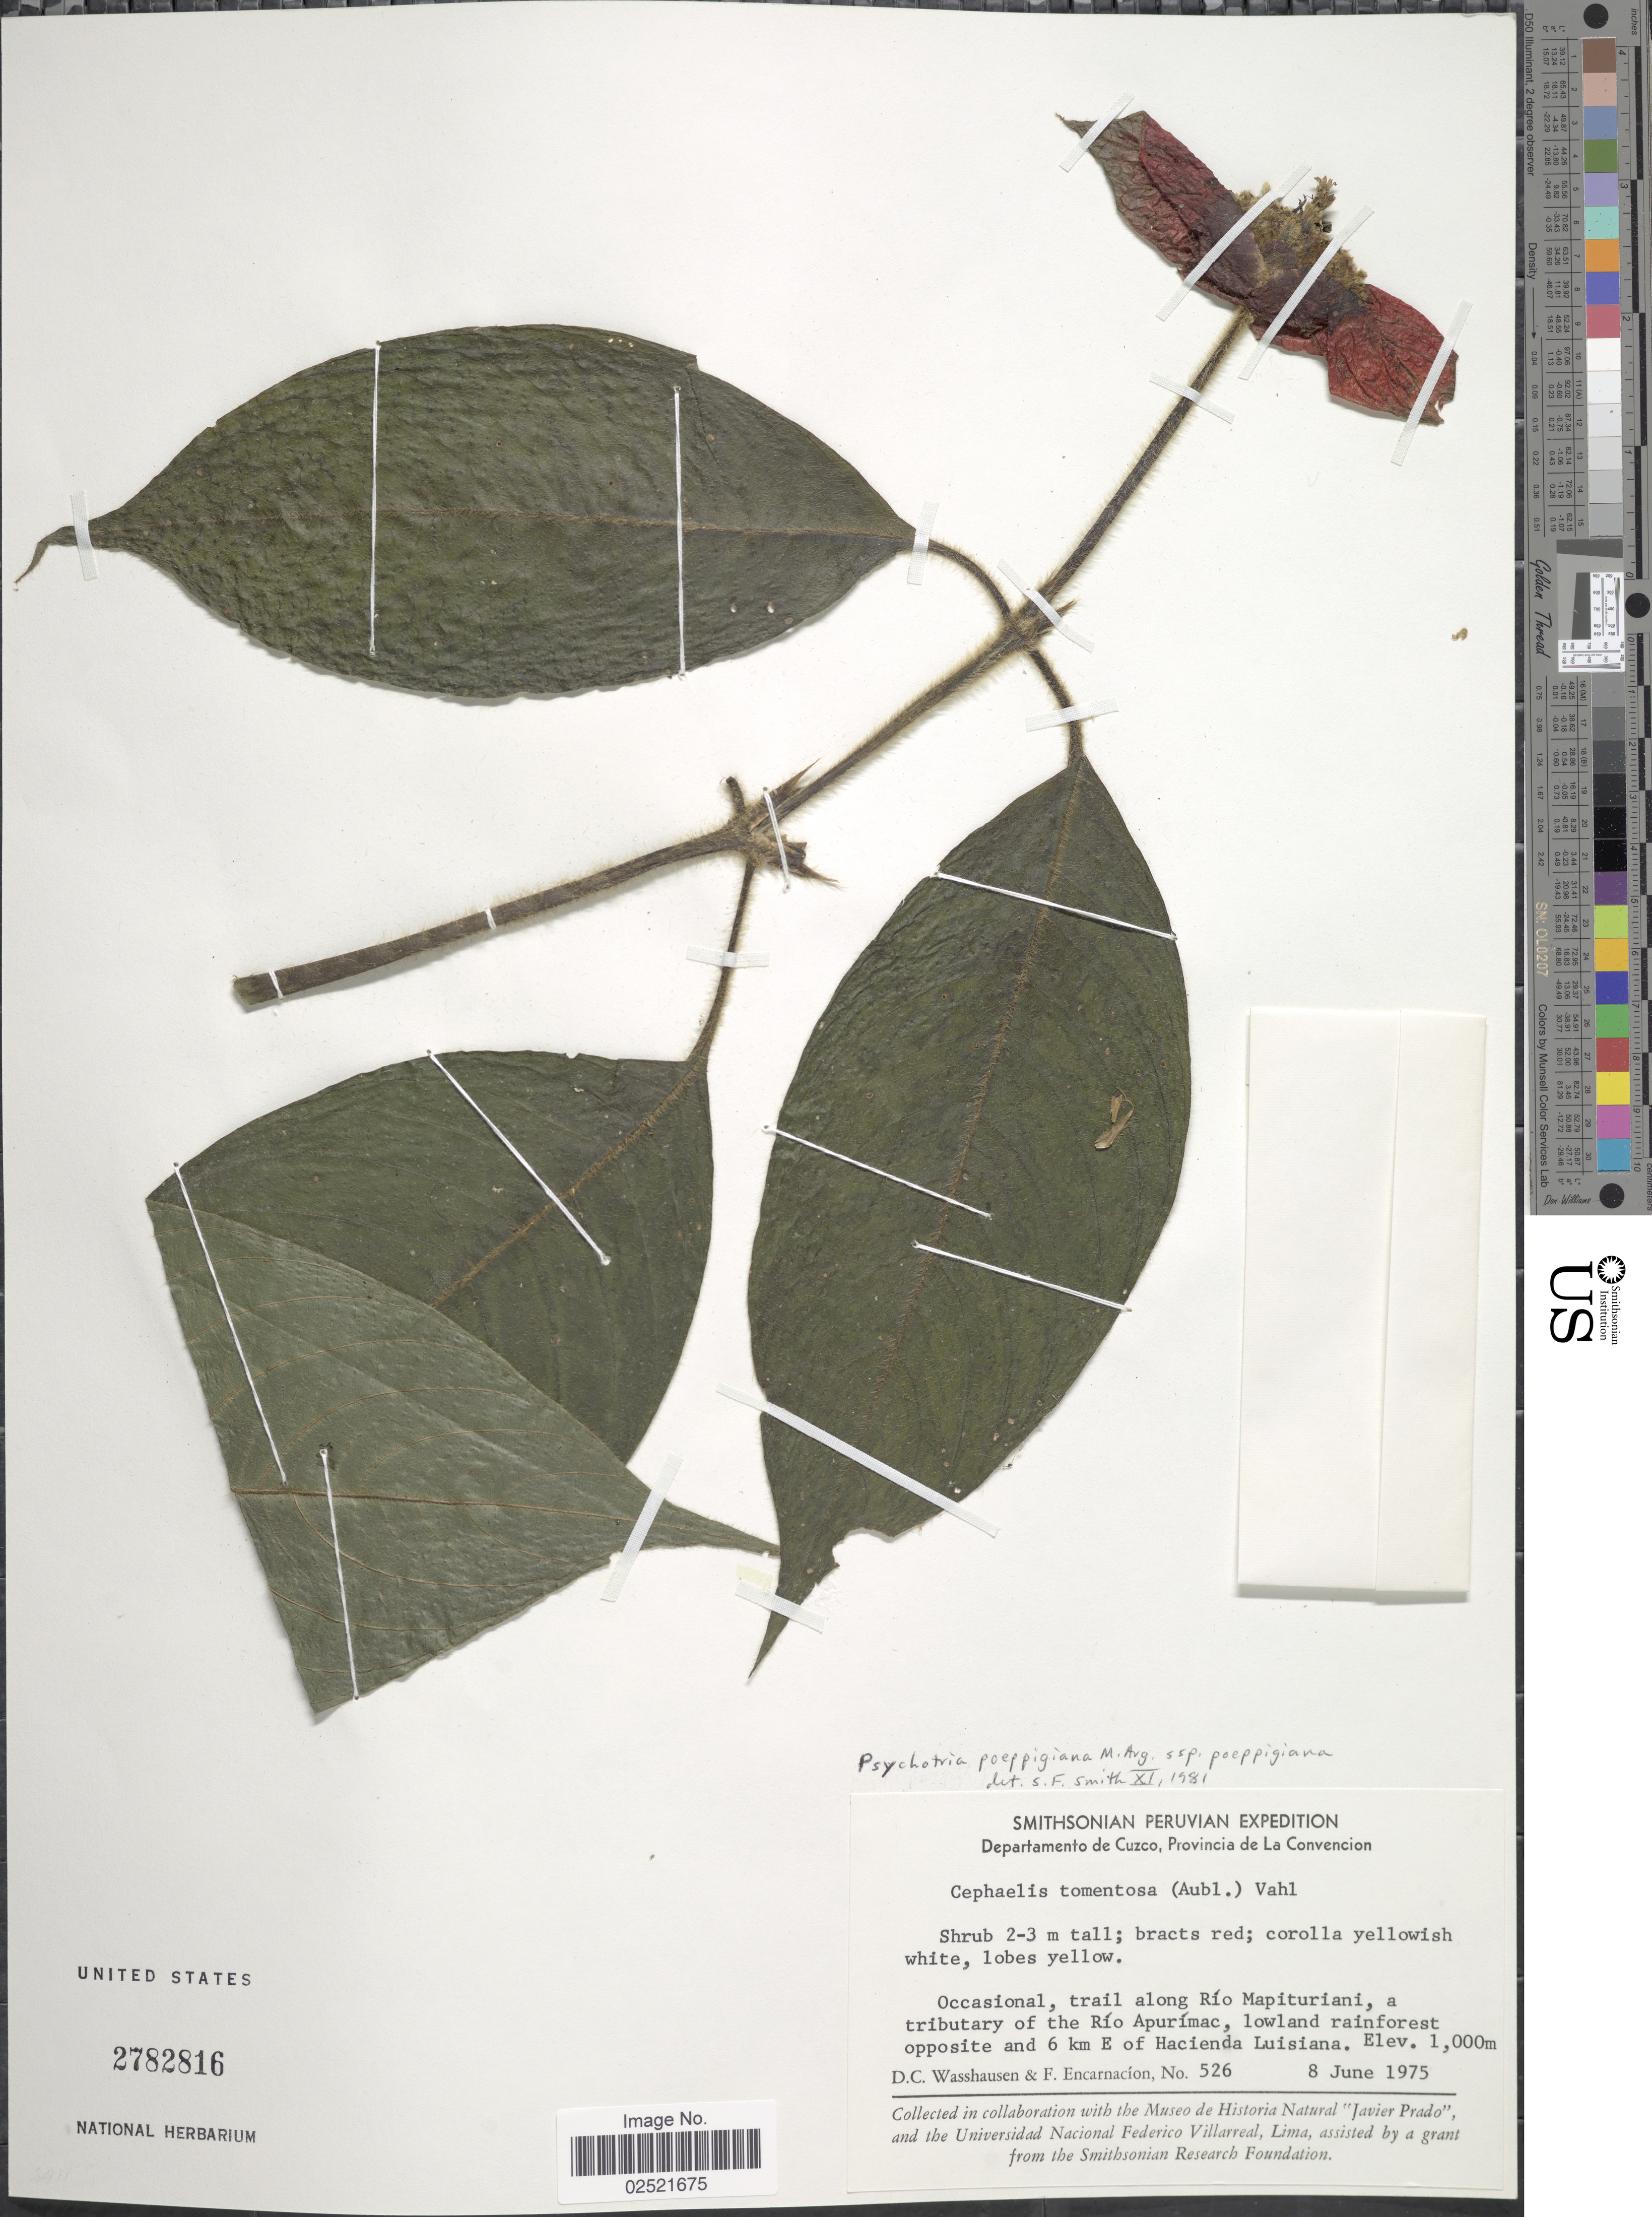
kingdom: Plantae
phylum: Tracheophyta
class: Magnoliopsida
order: Gentianales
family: Rubiaceae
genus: Psychotria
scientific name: Psychotria poeppigiana subsp. poeppigiana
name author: Müll. Arg.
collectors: D. C. Wasshausen & F. Encarnación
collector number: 526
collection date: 1975-06-08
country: Peru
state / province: Cusco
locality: Provincia de La Convencion, trail along Rio Mapituriani, a tributary of the Rio Apurimac, lowland rainforest opposite and 6 km E of Hacienda Luisiana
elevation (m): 1000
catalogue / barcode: US 2782816